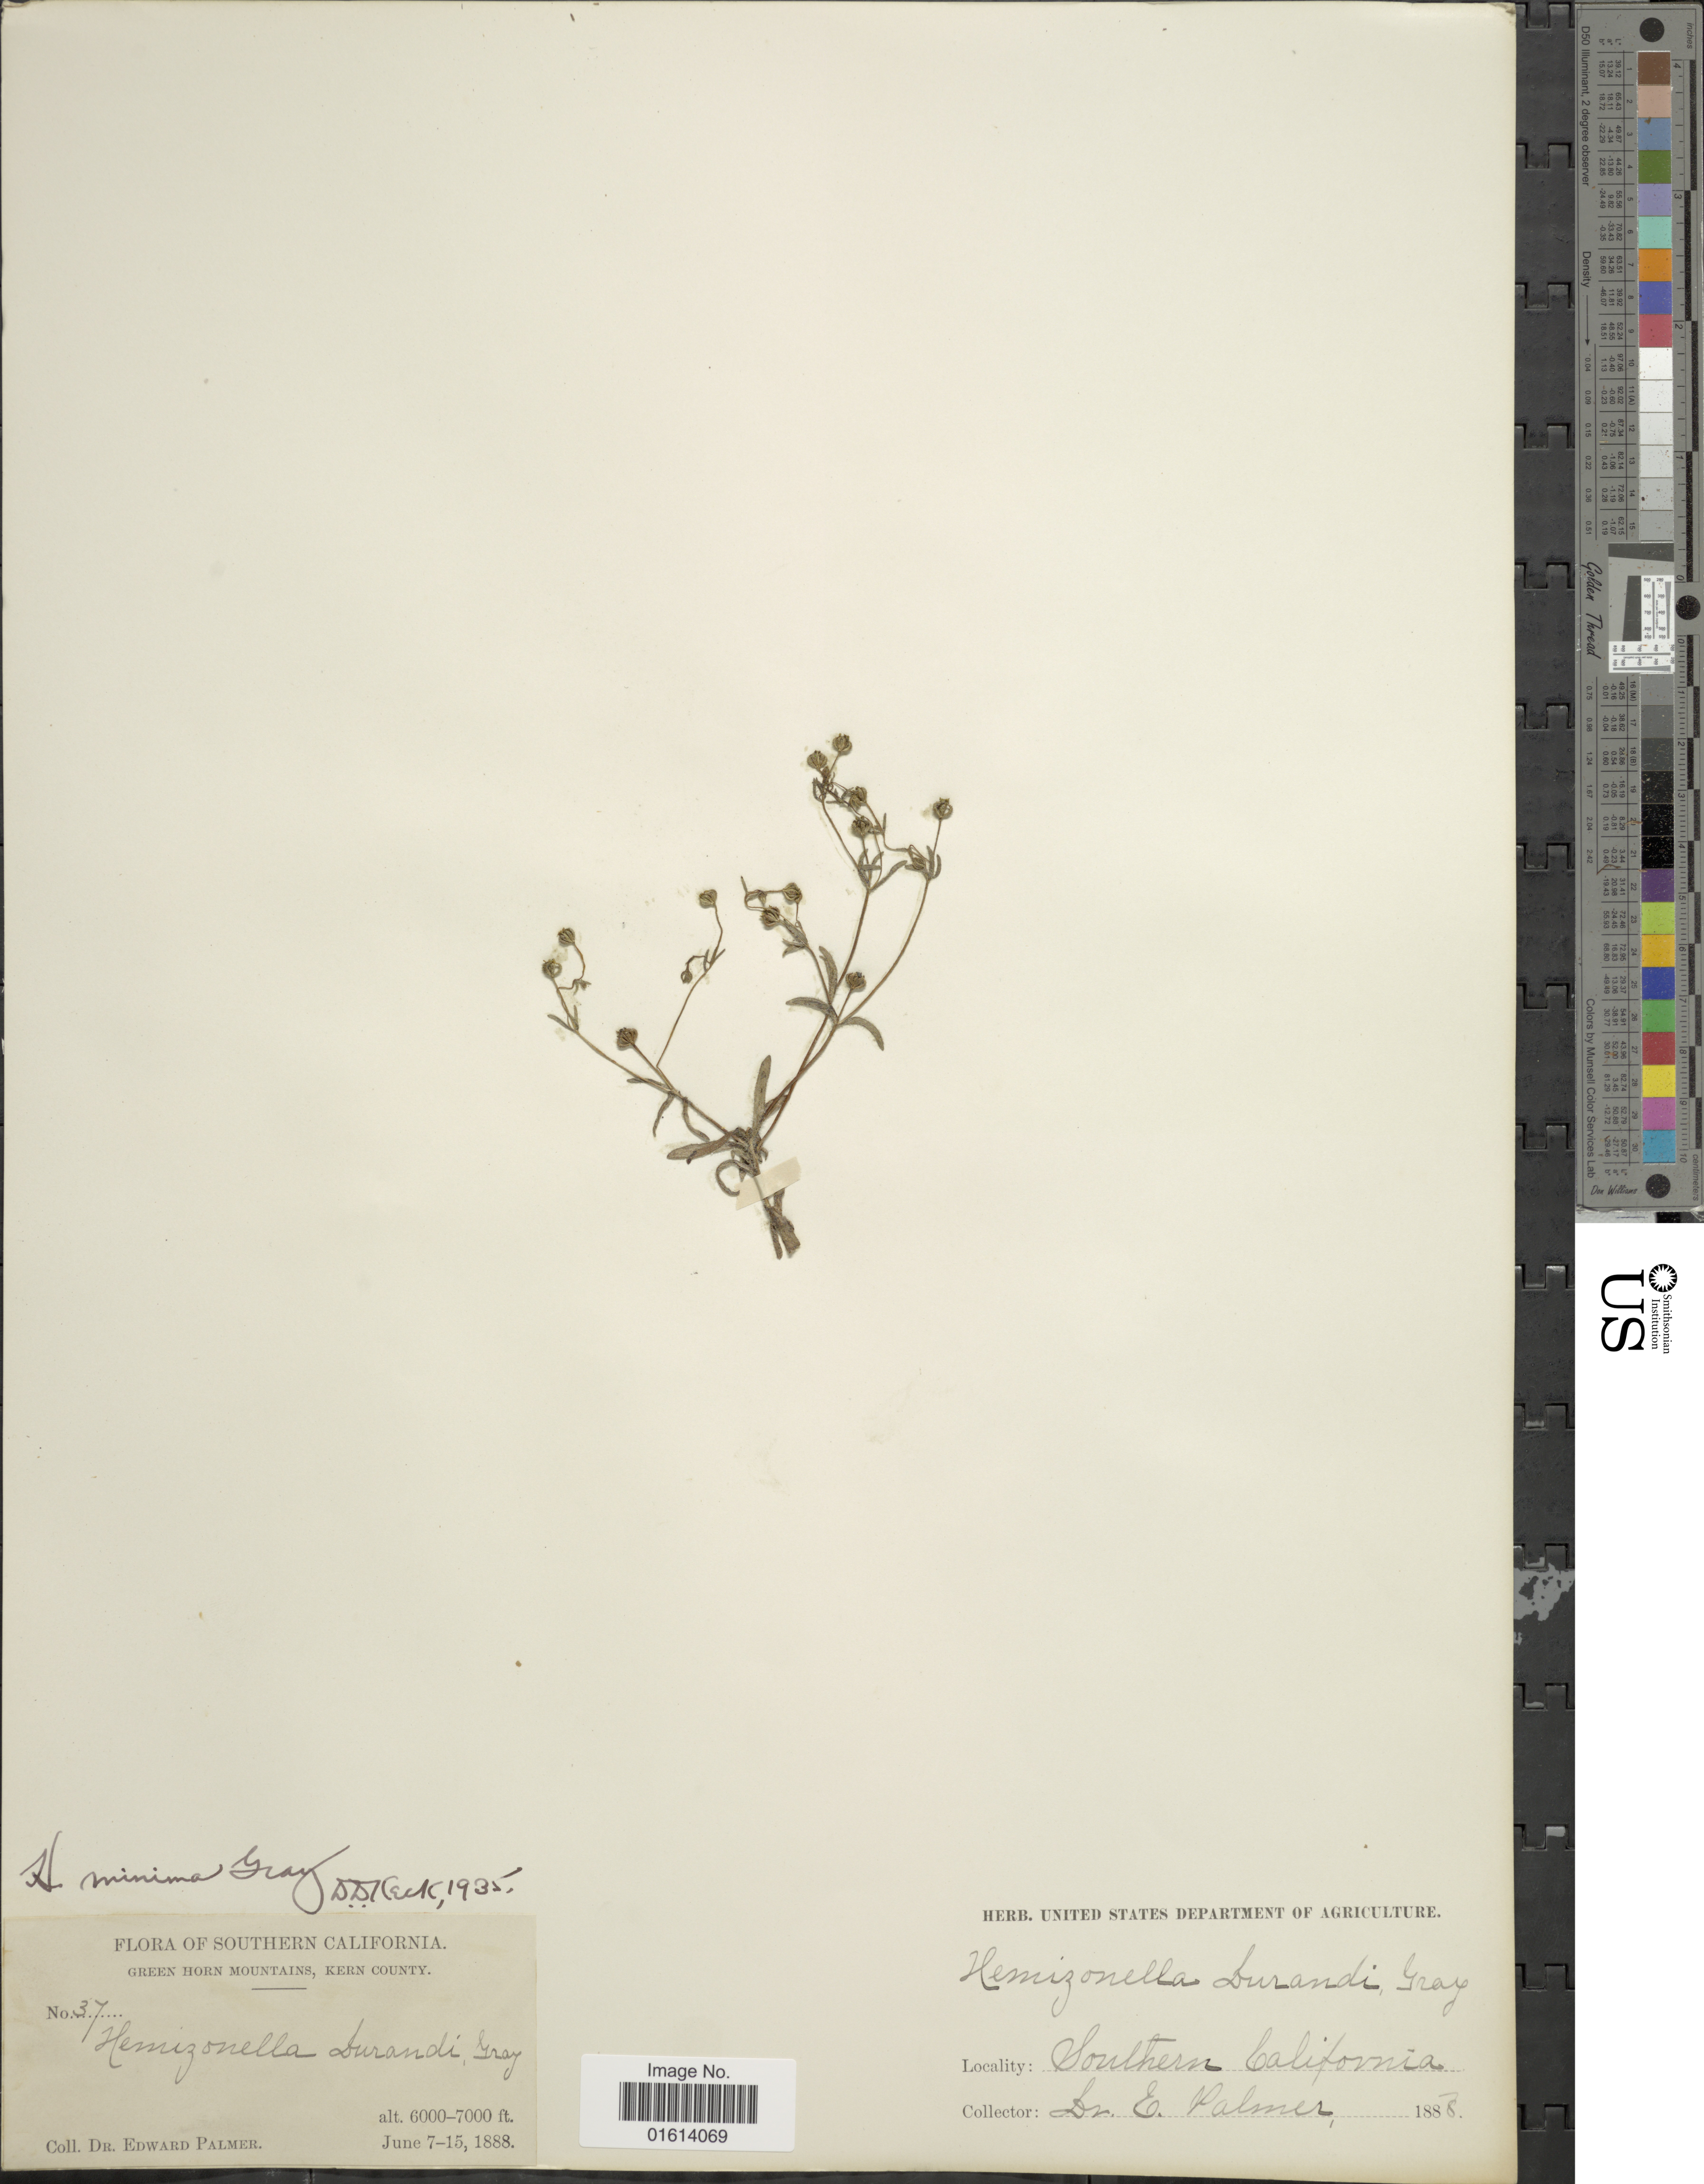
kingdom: Plantae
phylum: Tracheophyta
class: Magnoliopsida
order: Asterales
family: Asteraceae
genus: Hemizonella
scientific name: Hemizonella minima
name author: (A. Gray) A. Gray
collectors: E. Palmer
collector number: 37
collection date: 1888-06-07/1888-06-15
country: United States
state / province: California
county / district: Kern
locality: Southern California, Green Horn Mountains, Kern County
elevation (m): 1829